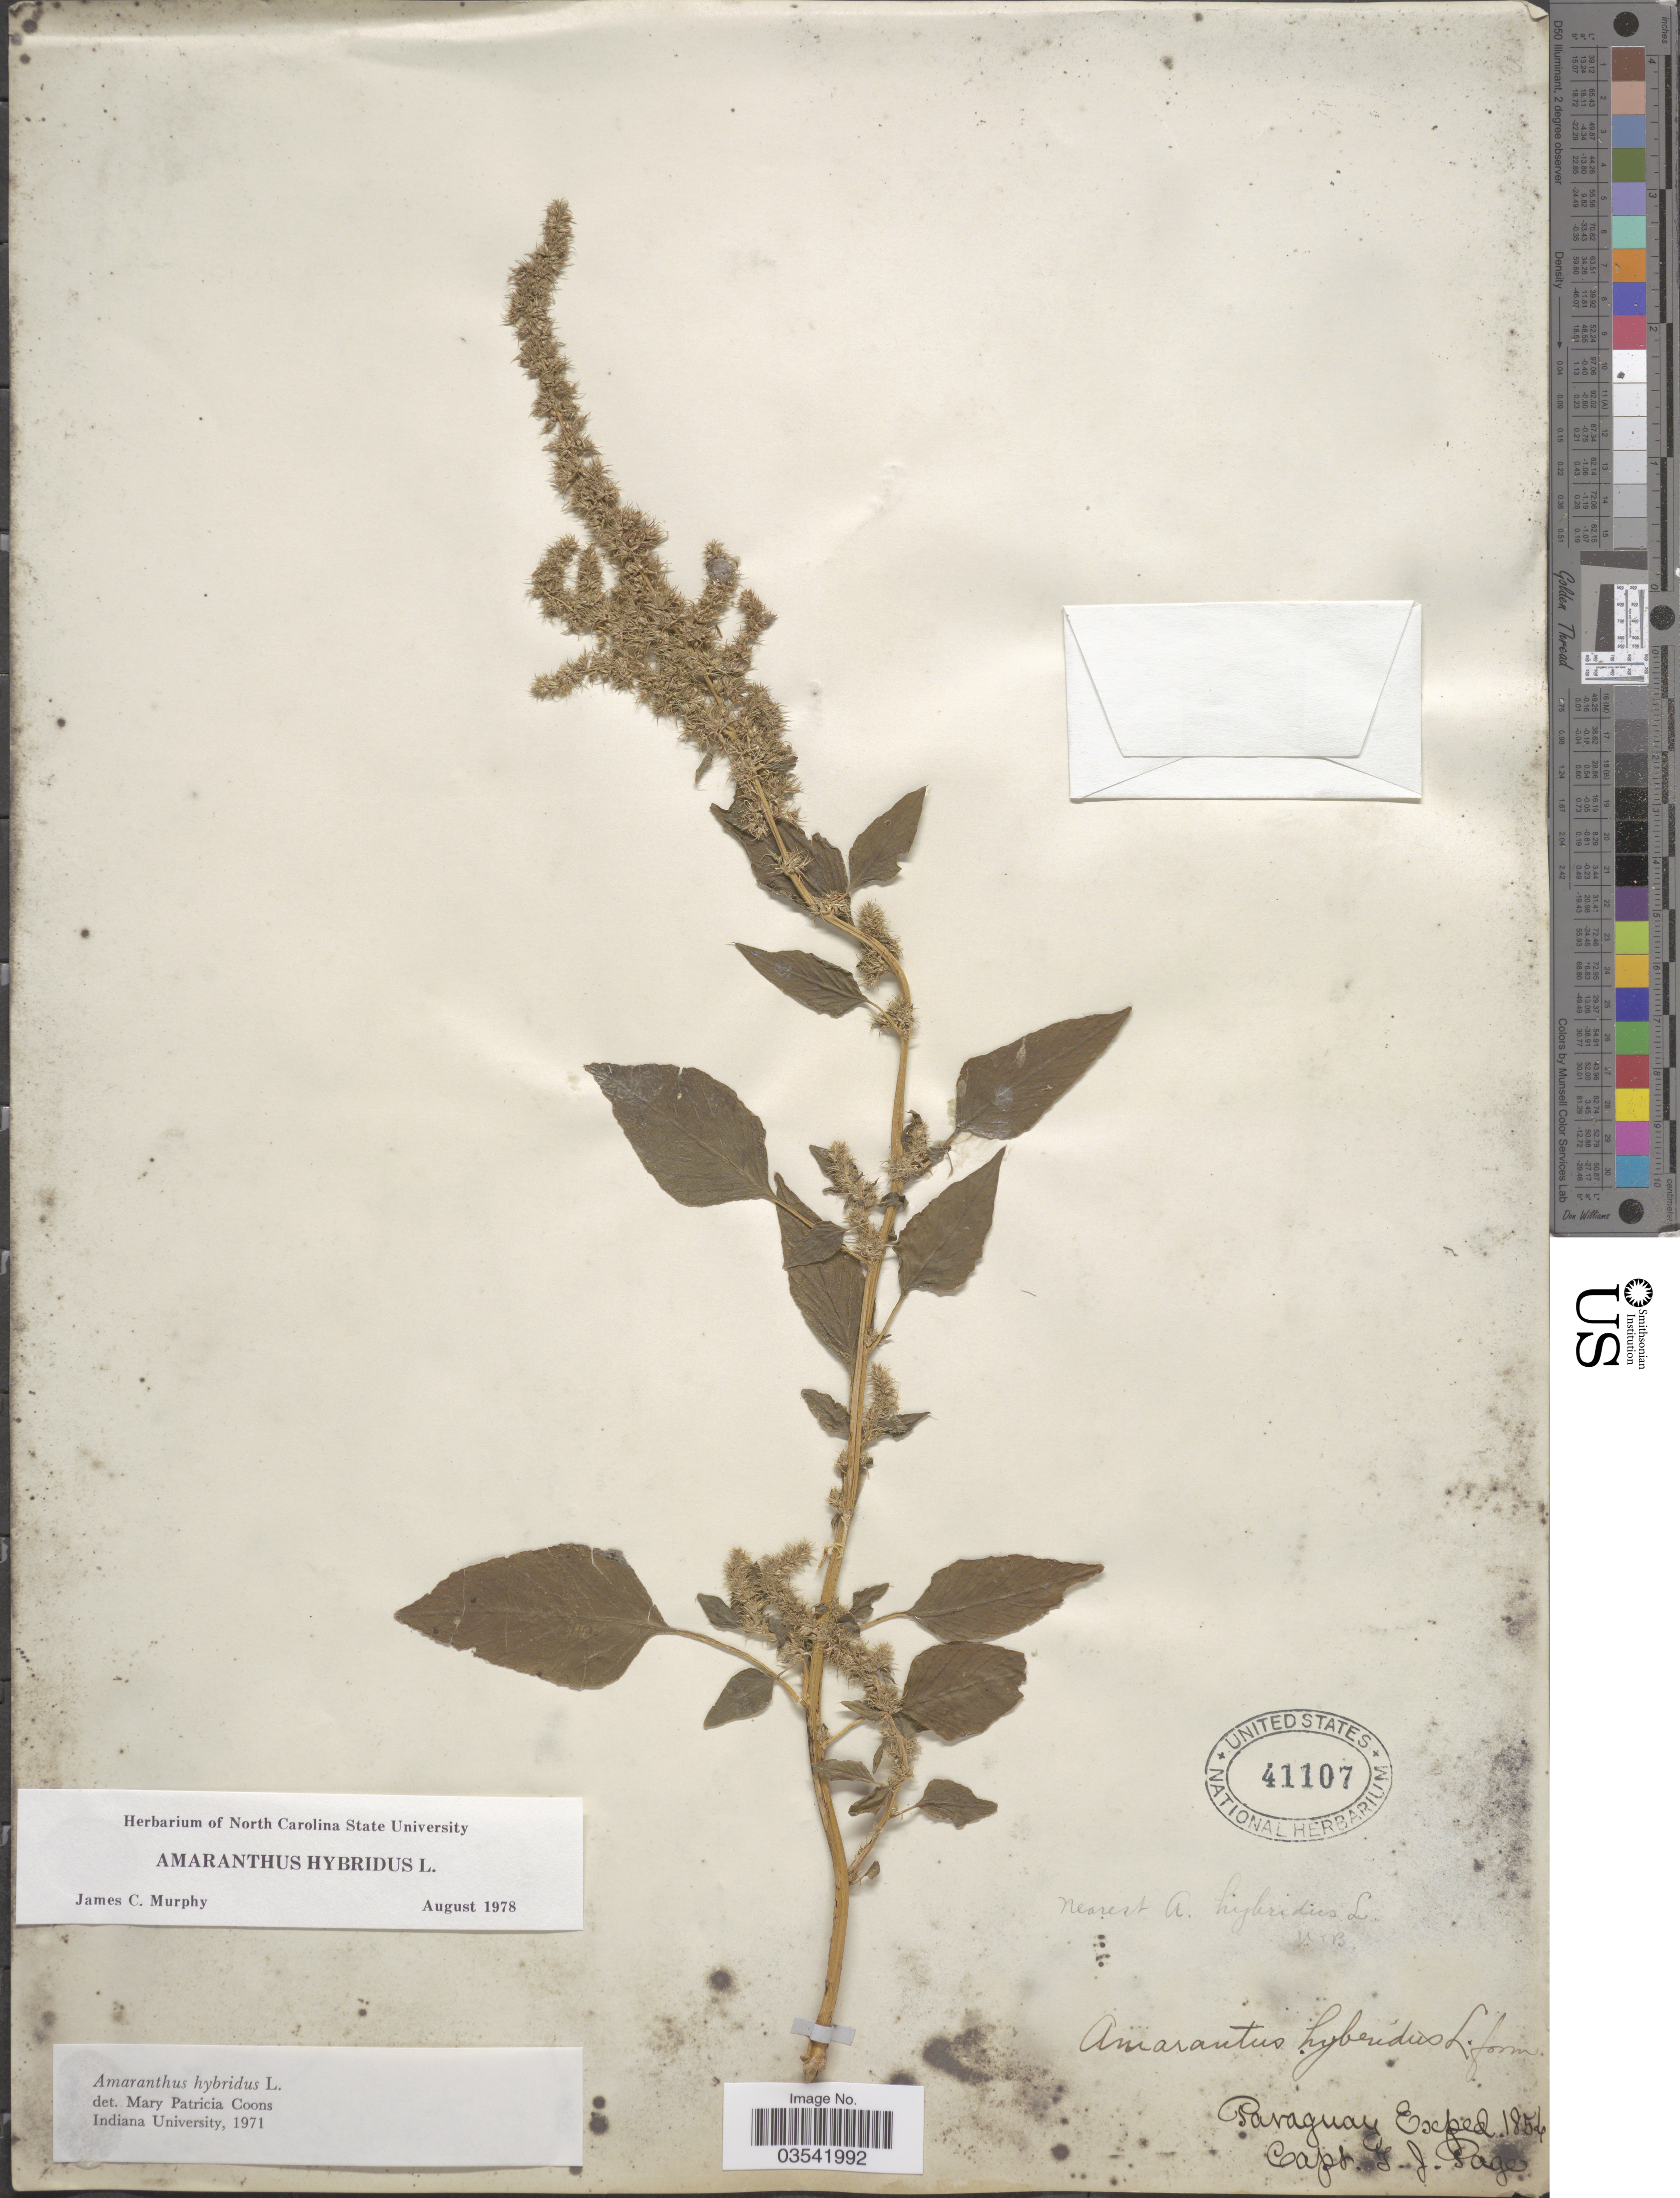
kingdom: Plantae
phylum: Tracheophyta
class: Magnoliopsida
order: Caryophyllales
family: Amaranthaceae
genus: Amaranthus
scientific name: Amaranthus hybridus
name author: L.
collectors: T. J. Page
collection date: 1854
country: Paraguay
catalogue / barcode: US 41107